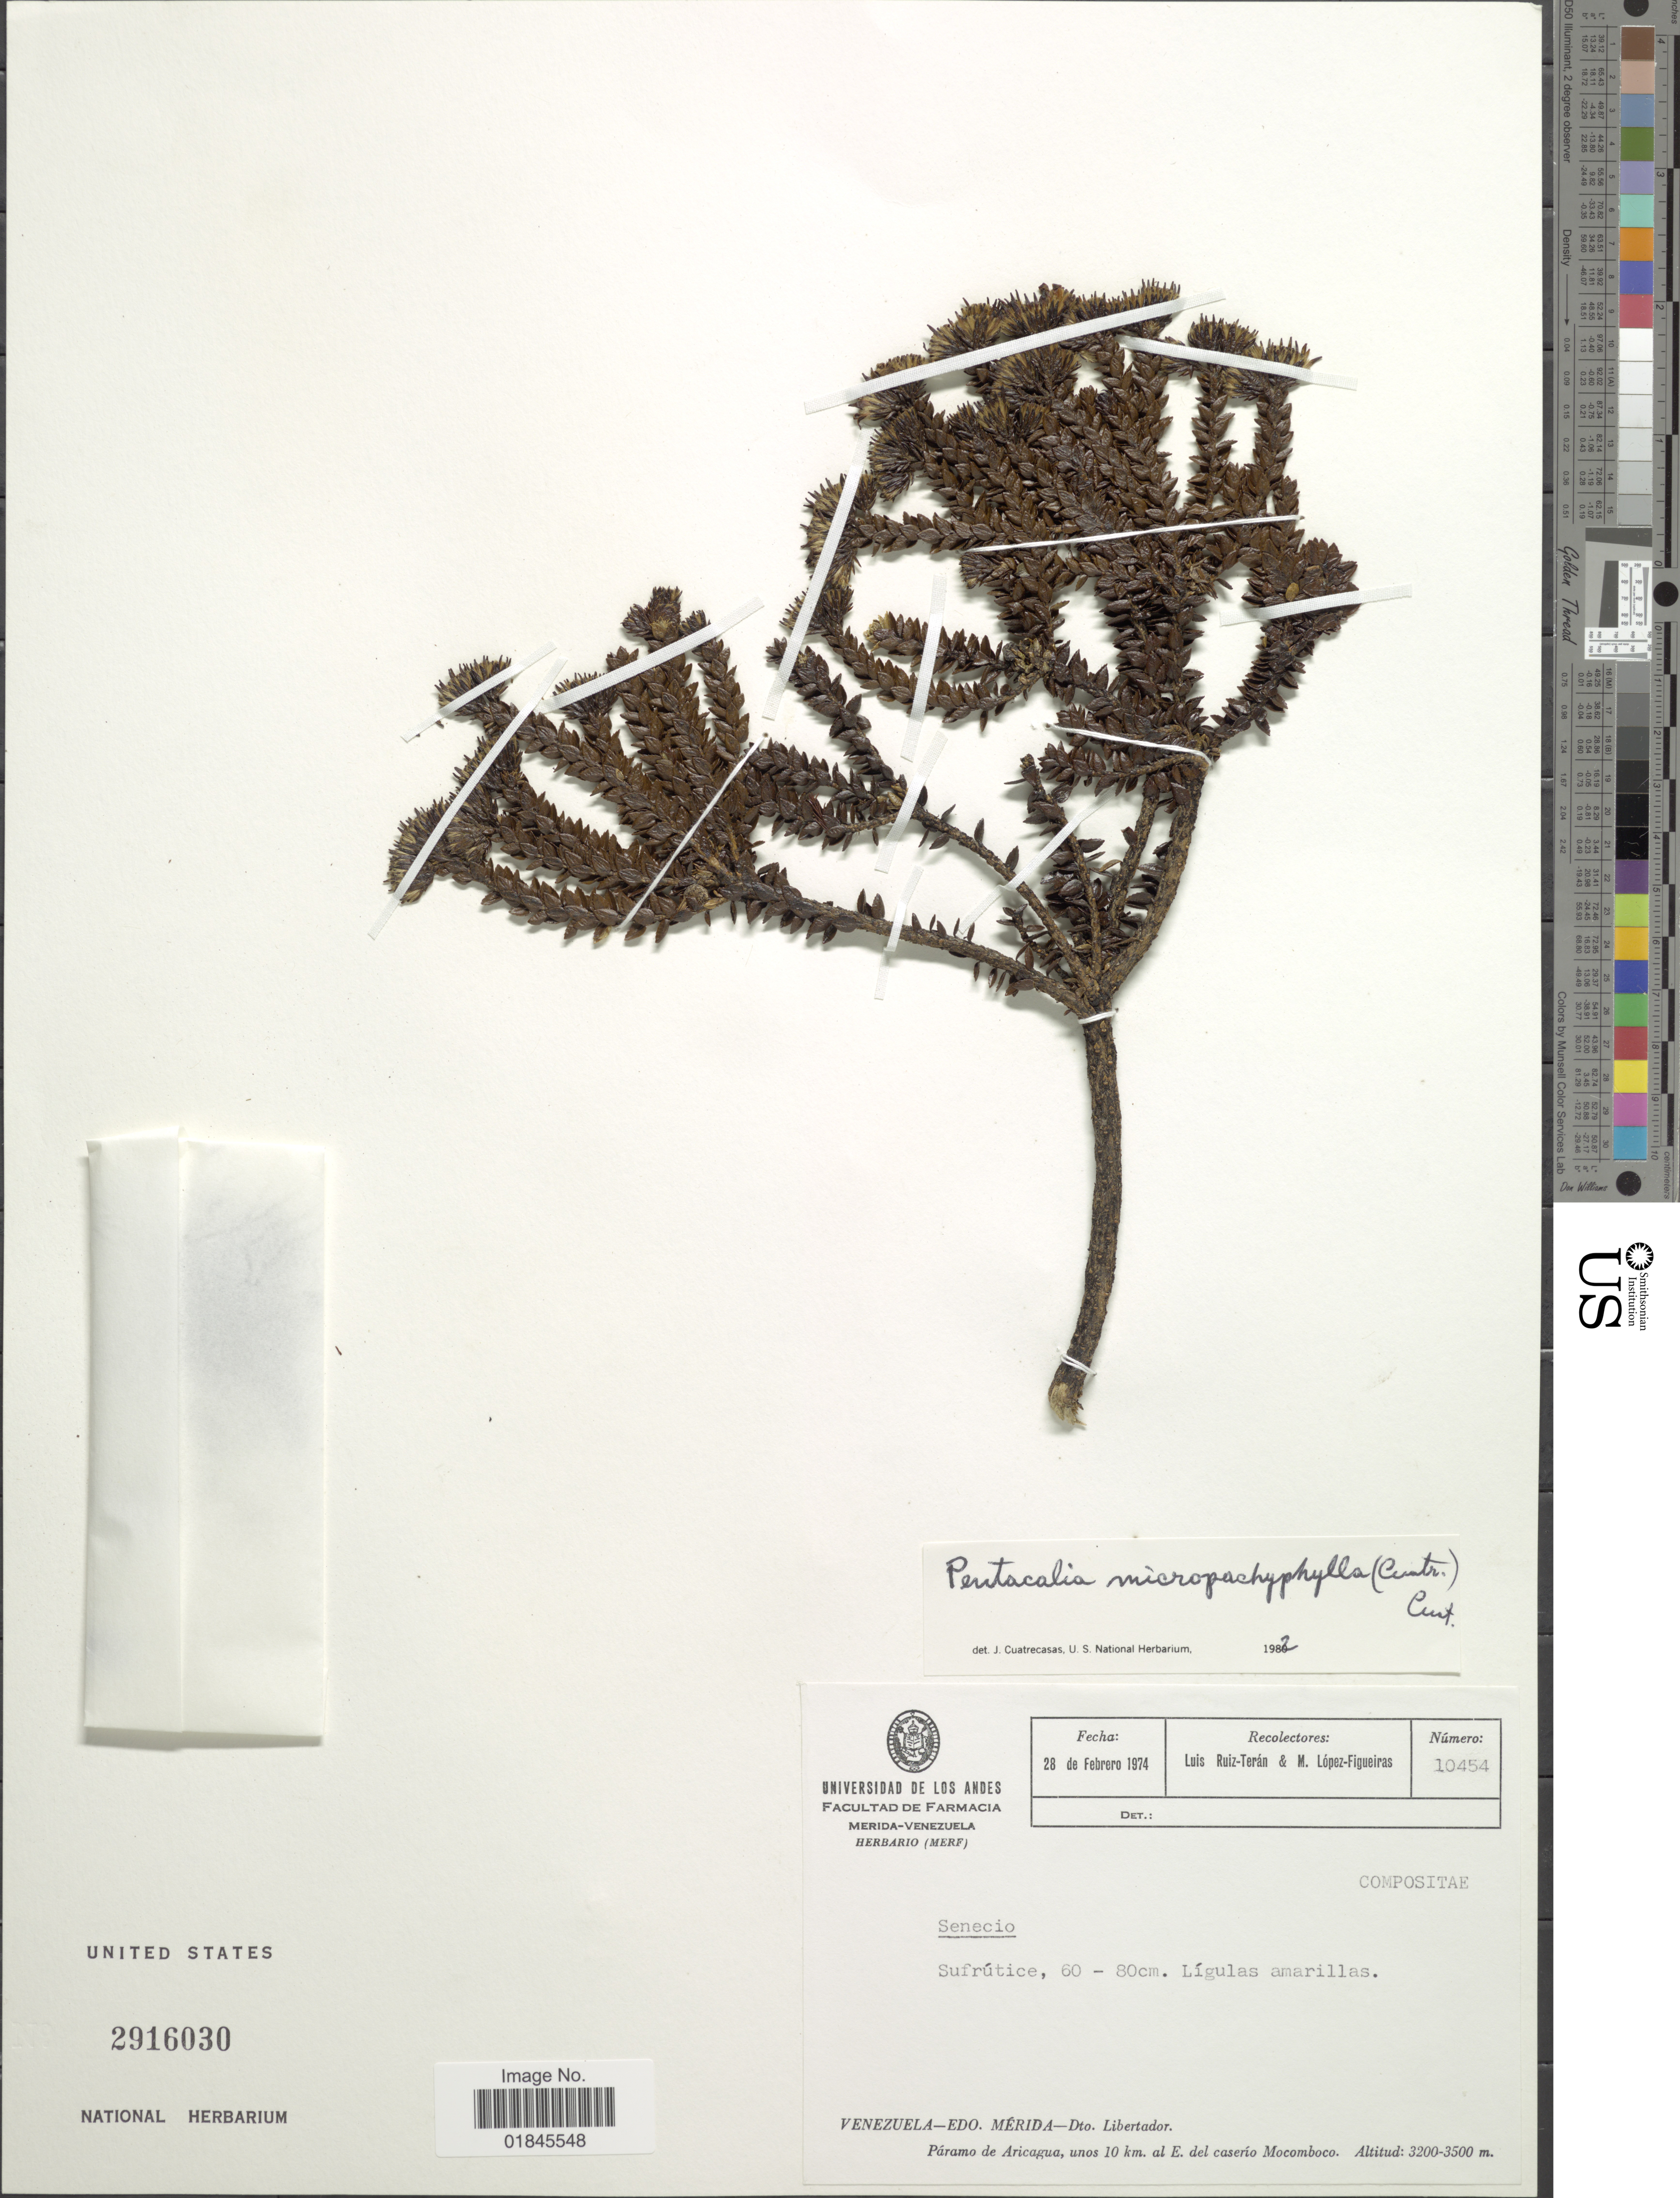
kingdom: Plantae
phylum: Tracheophyta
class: Magnoliopsida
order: Asterales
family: Asteraceae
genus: Pentacalia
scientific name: Pentacalia micropachyphylla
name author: Cuatrec.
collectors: L. Teran & M. López Figueiras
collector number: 10454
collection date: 1974-02-28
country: Venezuela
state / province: Mérida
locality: Venezuela - Edo. Mérida - Dto. Libertador. Páramo de Aricagua, unos 10 km. al E. del caserío Mocomboco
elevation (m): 3200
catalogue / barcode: US 2916030